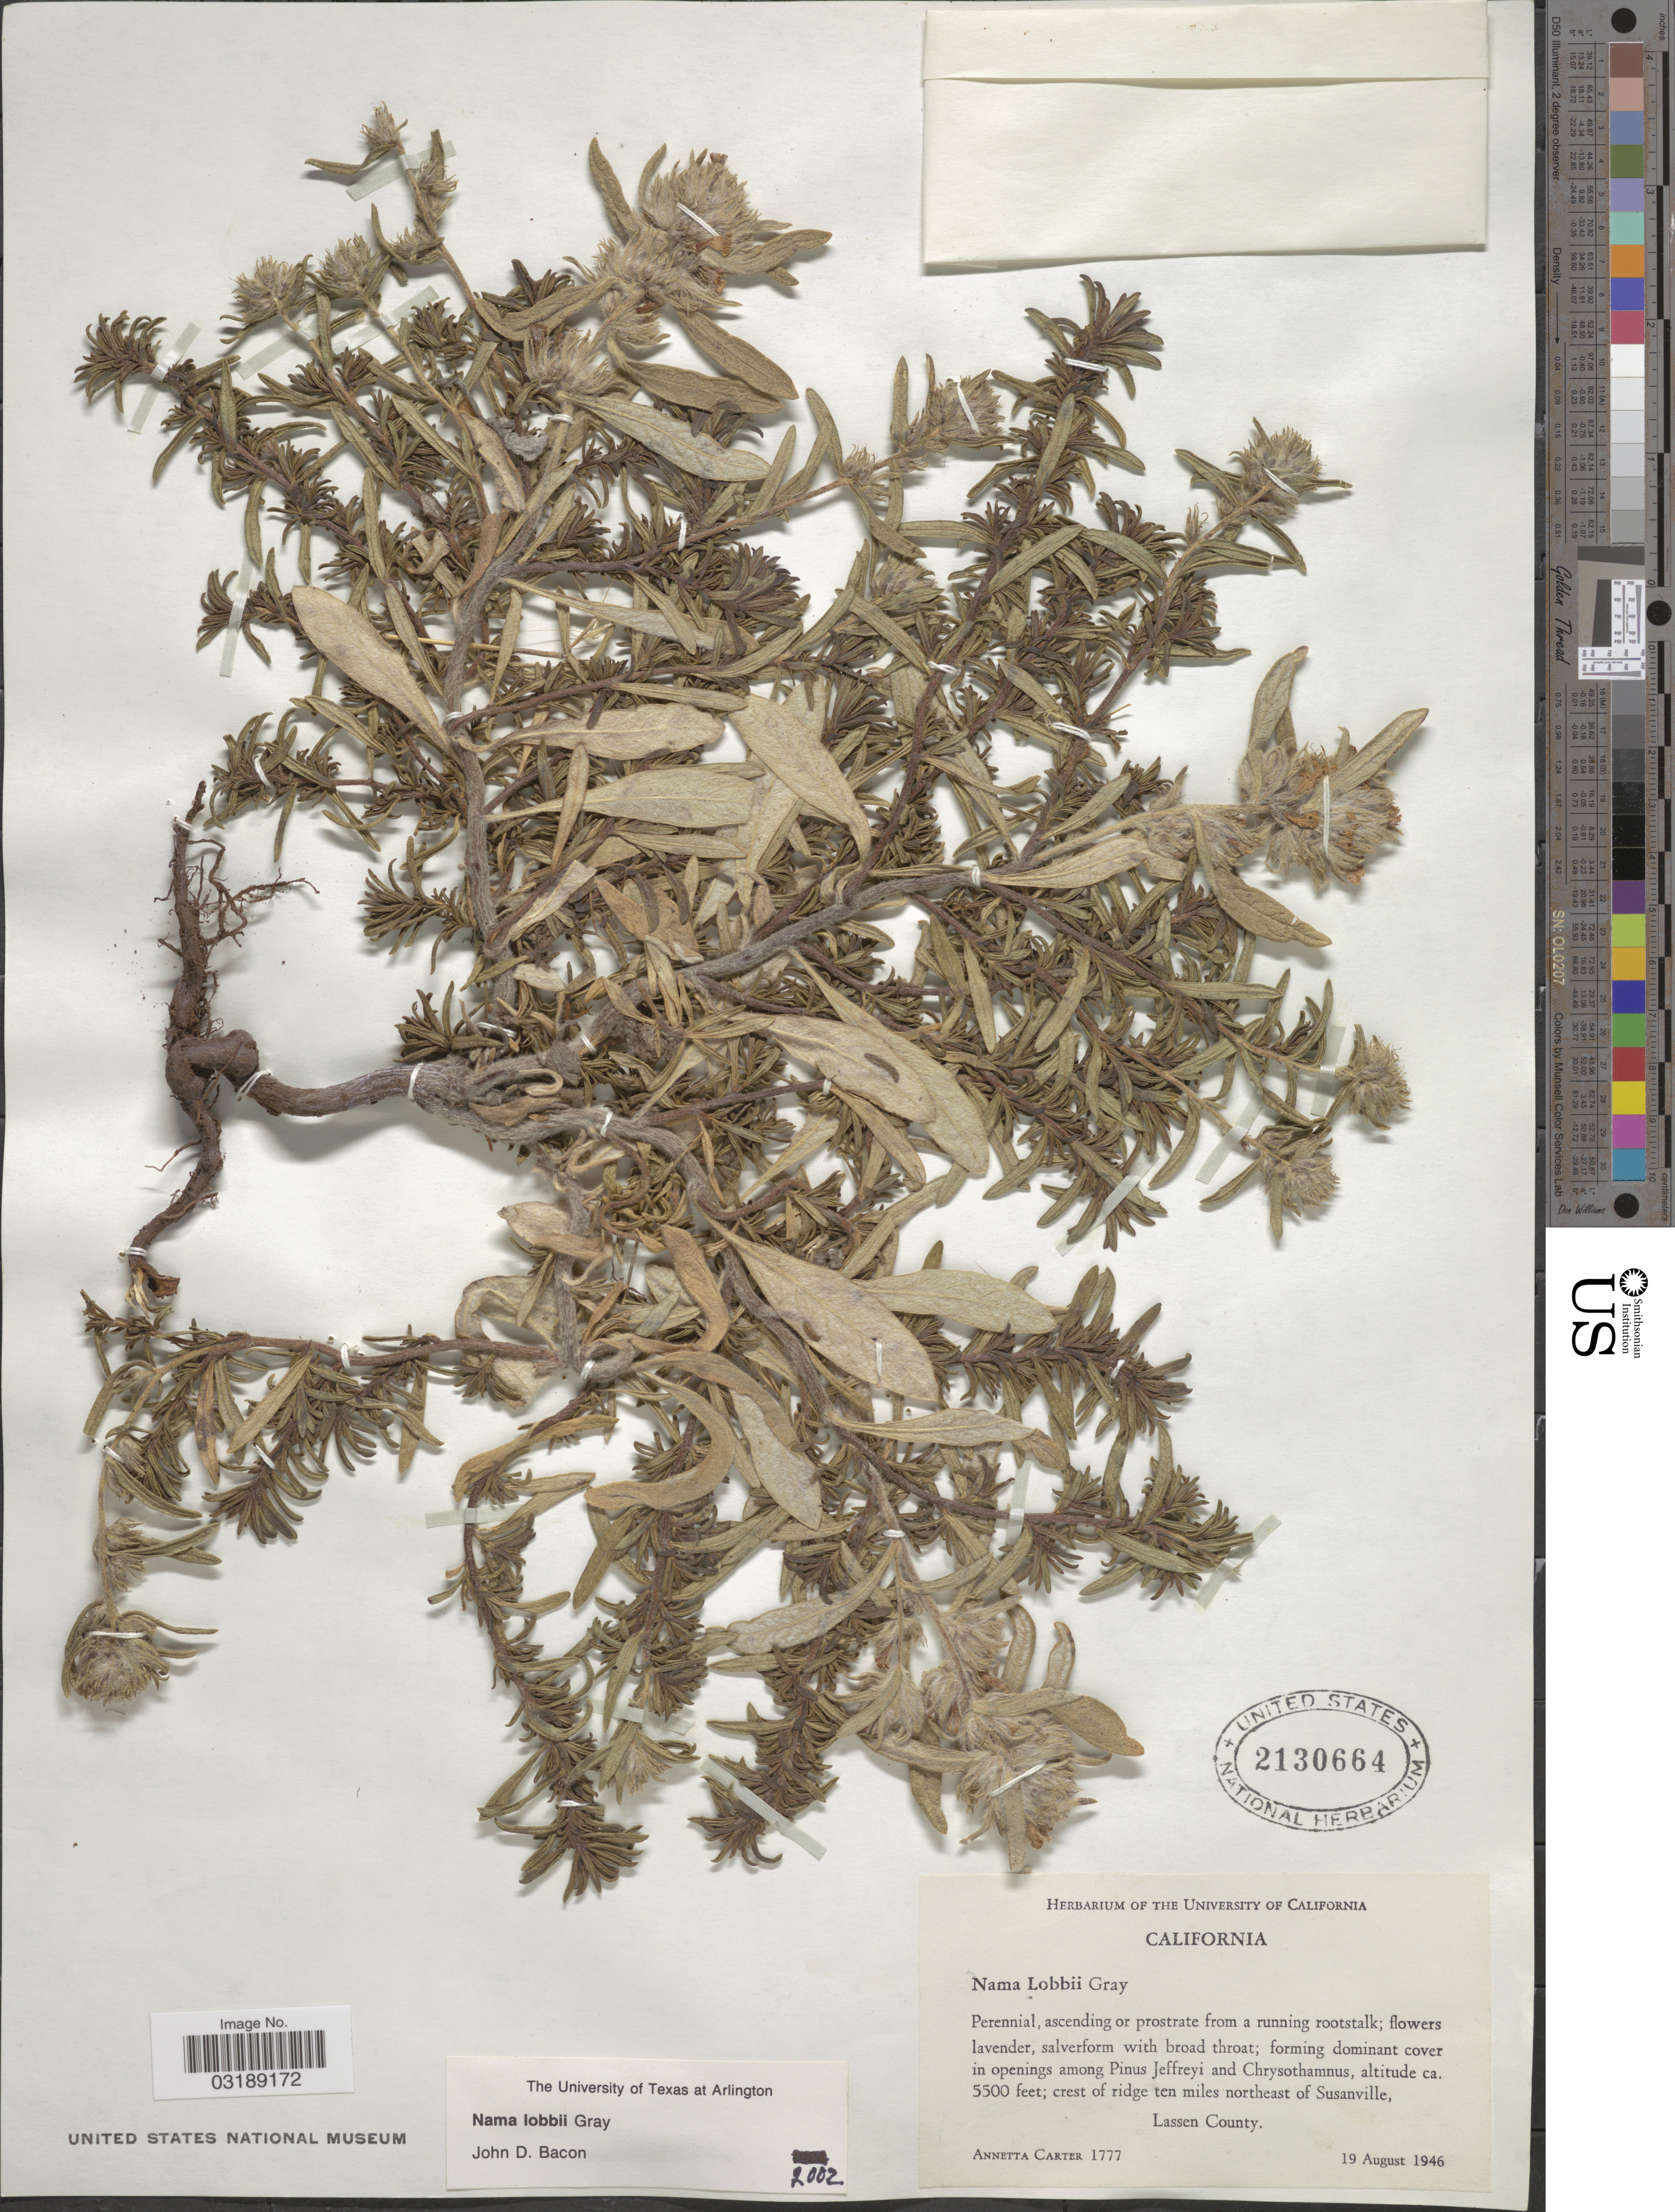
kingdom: Plantae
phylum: Tracheophyta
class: Magnoliopsida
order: Boraginales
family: Namaceae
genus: Nama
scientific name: Nama lobbii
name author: A. Gray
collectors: A. Carter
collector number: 1777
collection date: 1946-08-19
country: United States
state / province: California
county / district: Lassen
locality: Crest of ridge ten miles northeast of Susanville, Lassen County.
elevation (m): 1676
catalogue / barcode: US 2130664